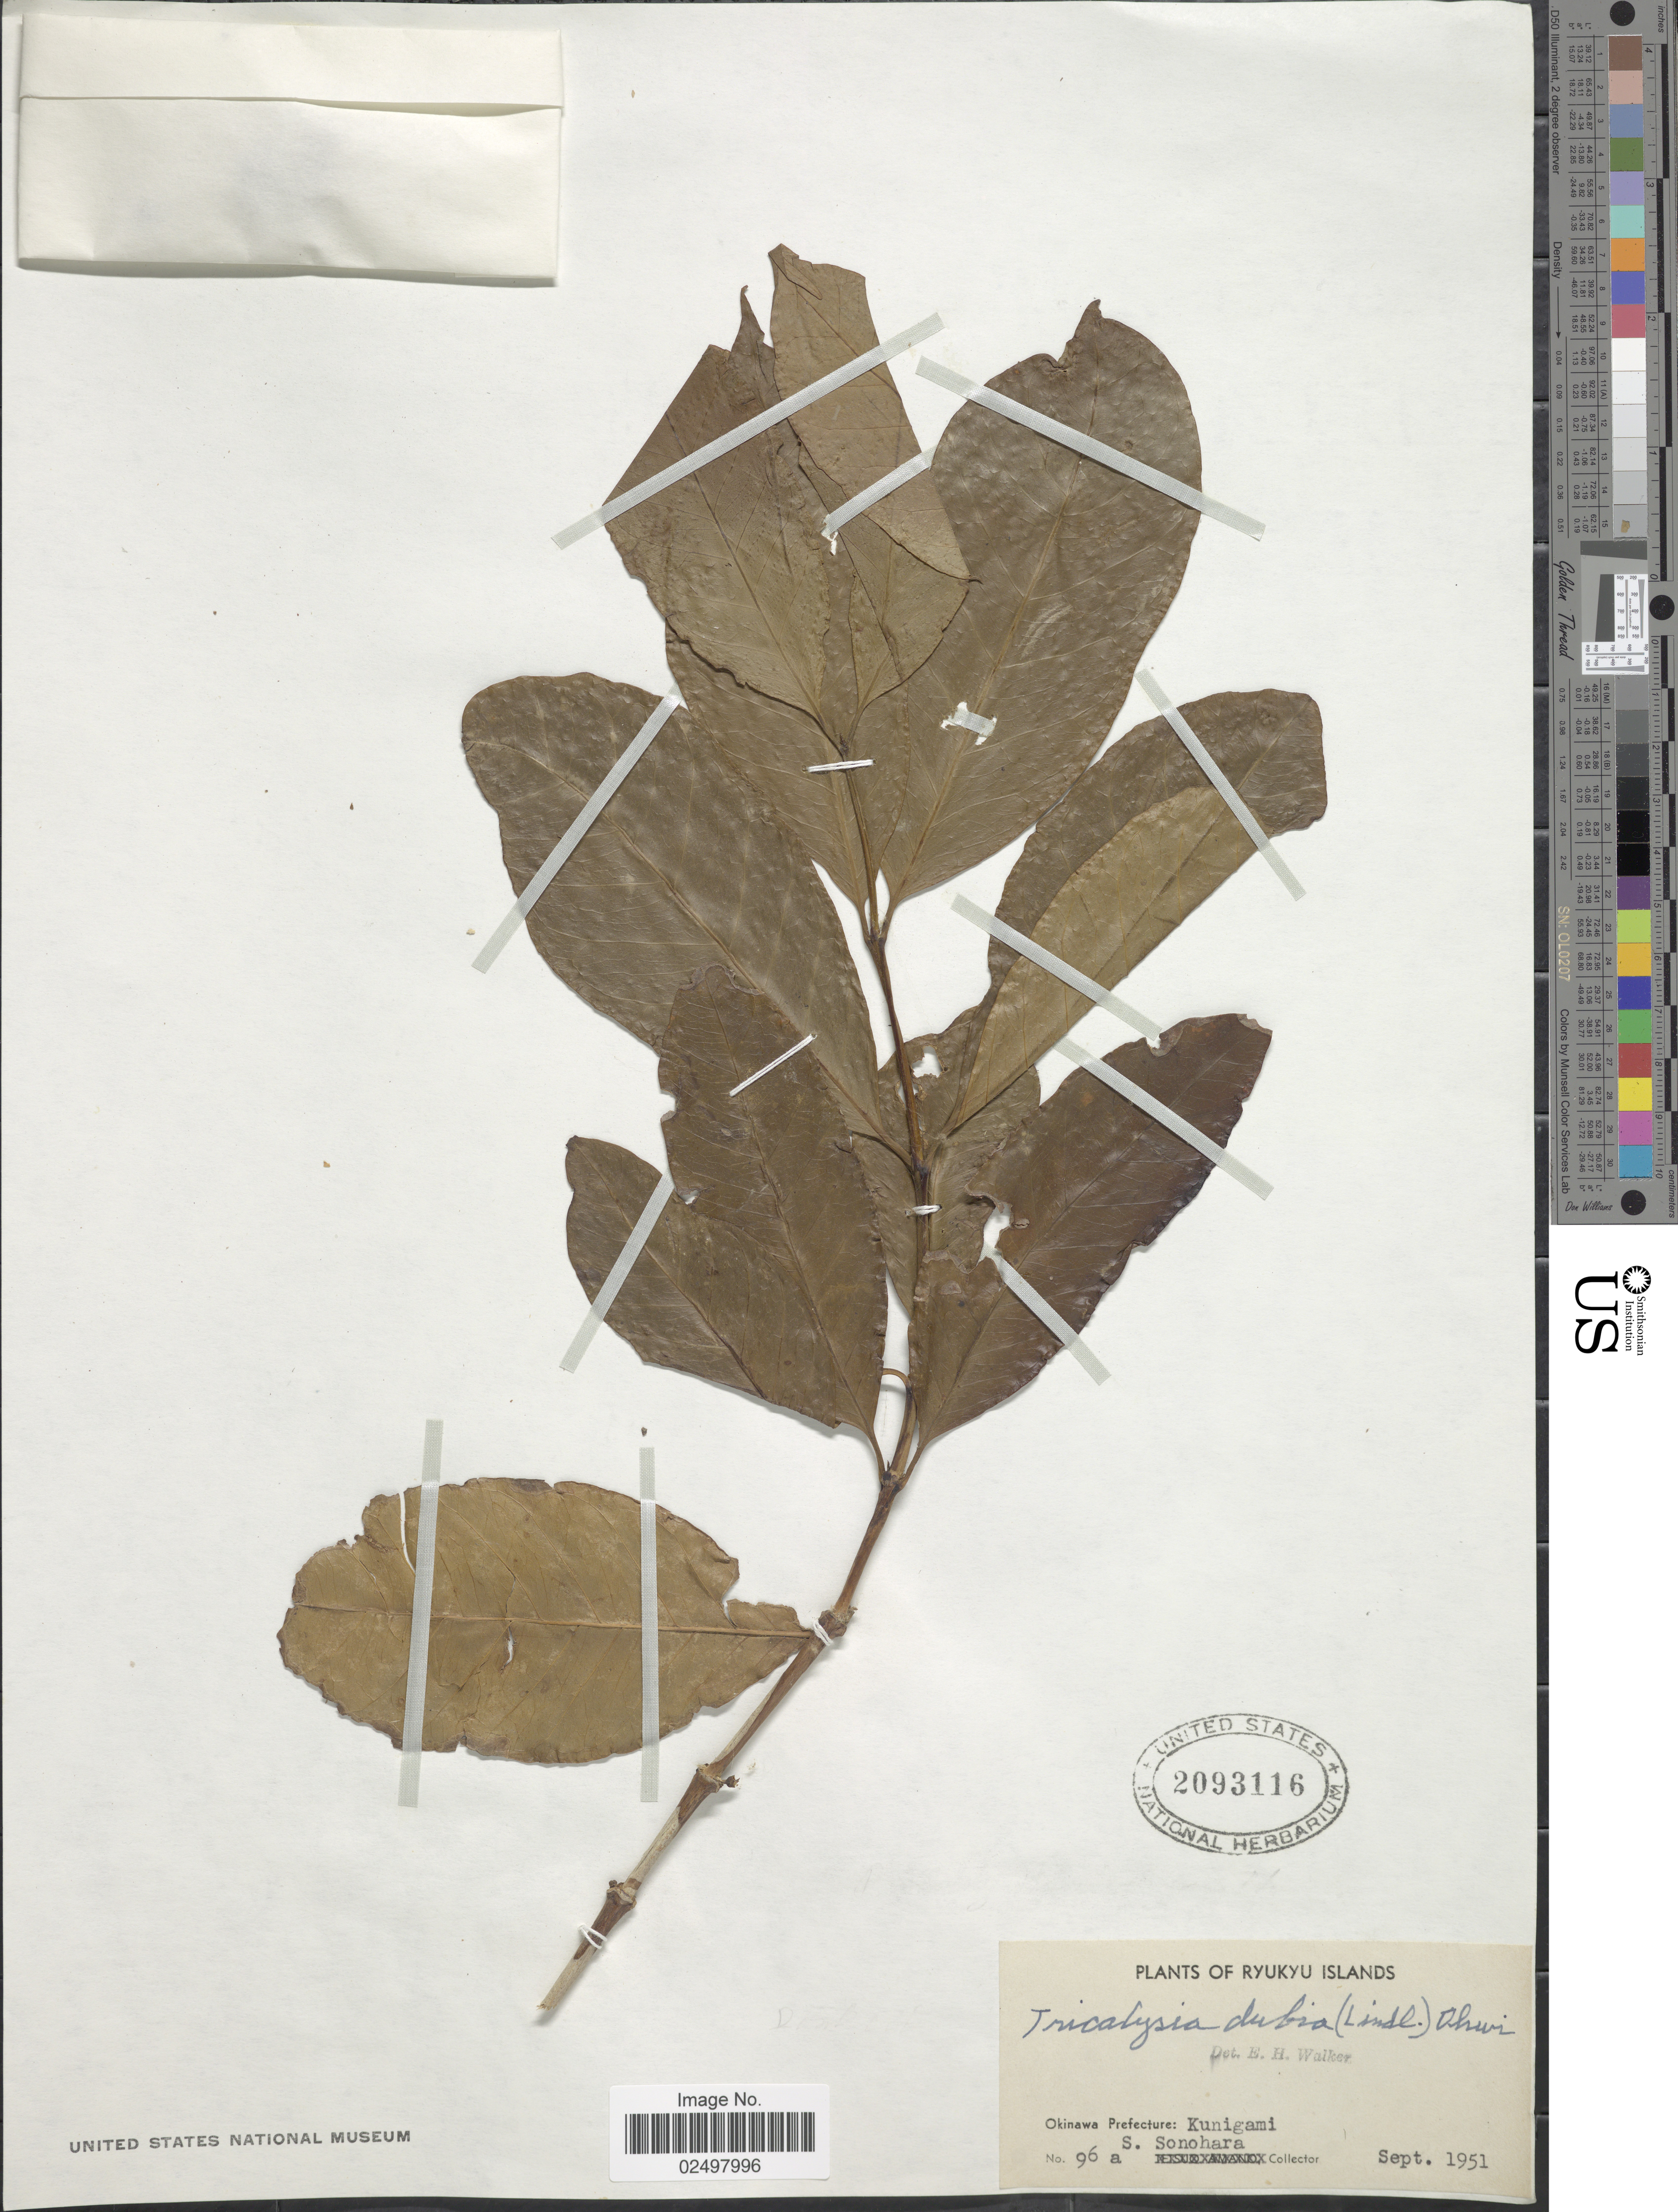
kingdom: Plantae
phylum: Tracheophyta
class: Magnoliopsida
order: Gentianales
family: Rubiaceae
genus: Tricalysia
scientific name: Tricalysia dubia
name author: (Lindl.) Ohwi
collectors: S. Sonohara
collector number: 96a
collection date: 1951-09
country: Japan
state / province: Okinawa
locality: Ryukyu Islands, Okinawa Prefecture: Kunigami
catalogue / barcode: US 2093116